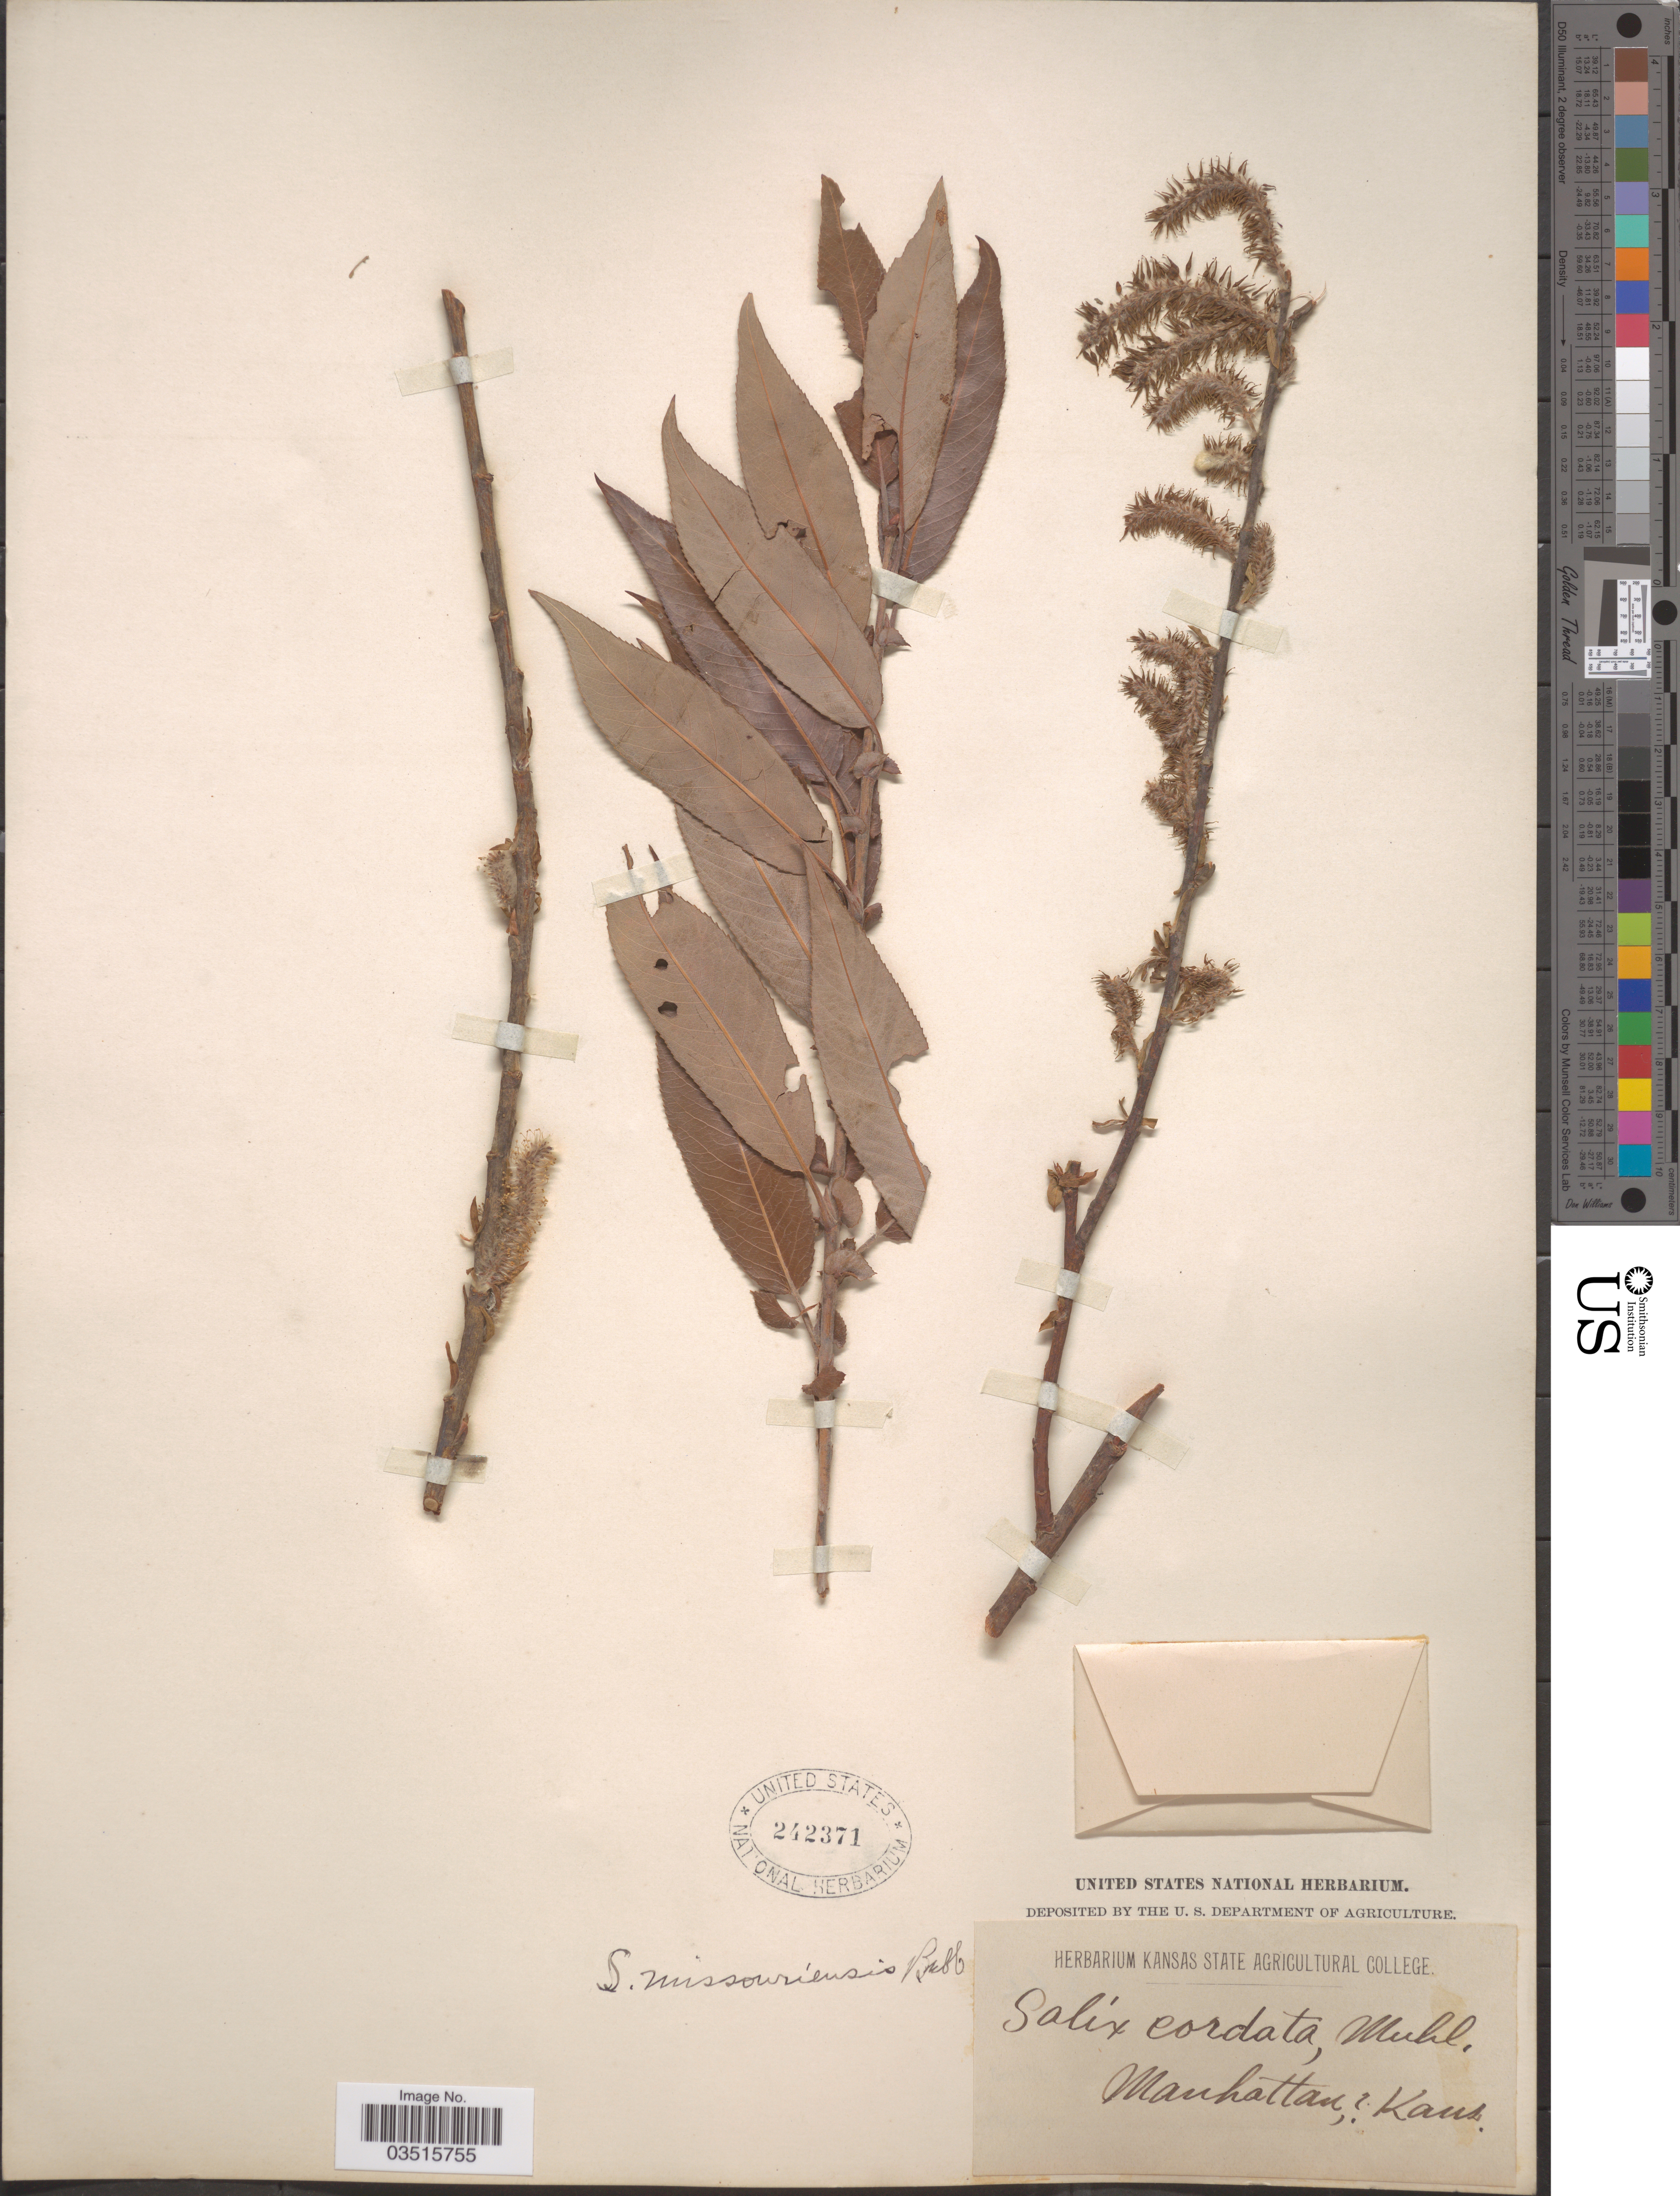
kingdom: Plantae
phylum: Tracheophyta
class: Magnoliopsida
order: Malpighiales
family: Salicaceae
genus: Salix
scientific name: Salix missouriensis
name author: Bebb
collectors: ex herb. Kansas State Agricultural College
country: United States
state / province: Kansas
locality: Manhattan.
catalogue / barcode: US 242371